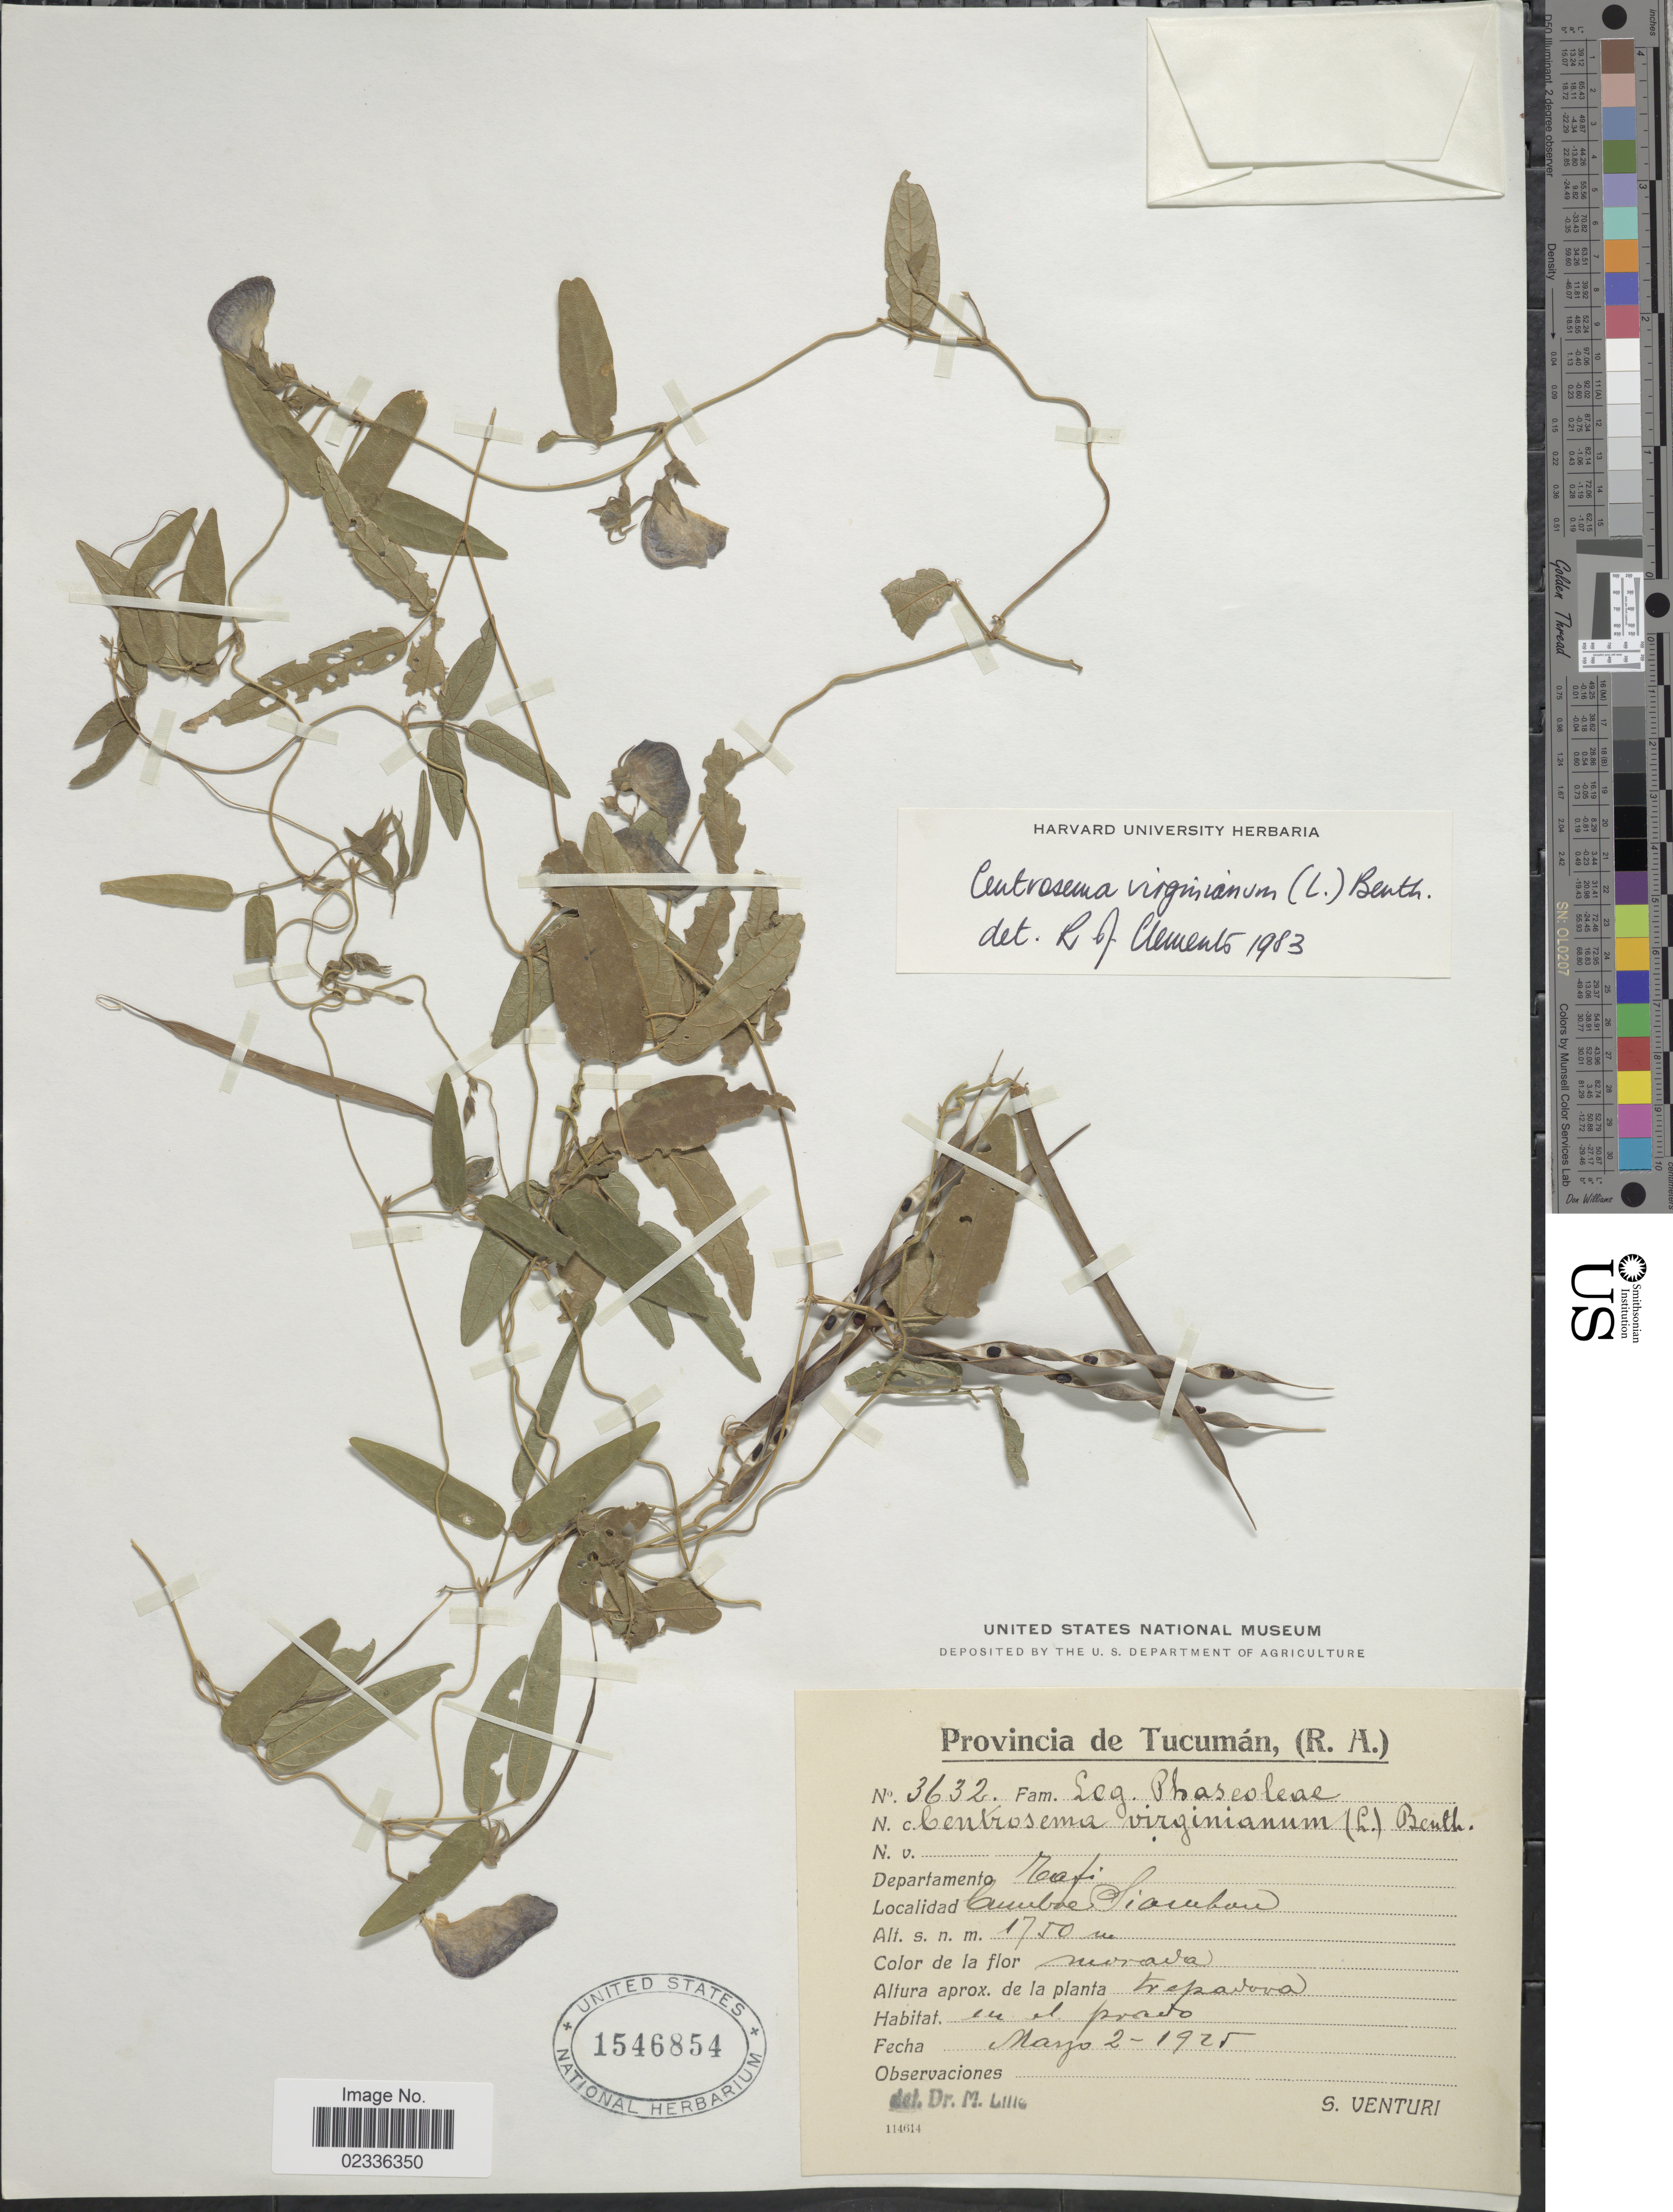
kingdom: Plantae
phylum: Tracheophyta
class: Magnoliopsida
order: Fabales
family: Fabaceae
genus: Centrosema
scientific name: Centrosema virginianum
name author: (L.) Benth.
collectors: S. Venturi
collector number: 3632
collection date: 1925-03-02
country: Argentina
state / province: Tucuman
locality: Departamento Tafi, Cumbre Siambon.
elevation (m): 1750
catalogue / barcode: US 1546854